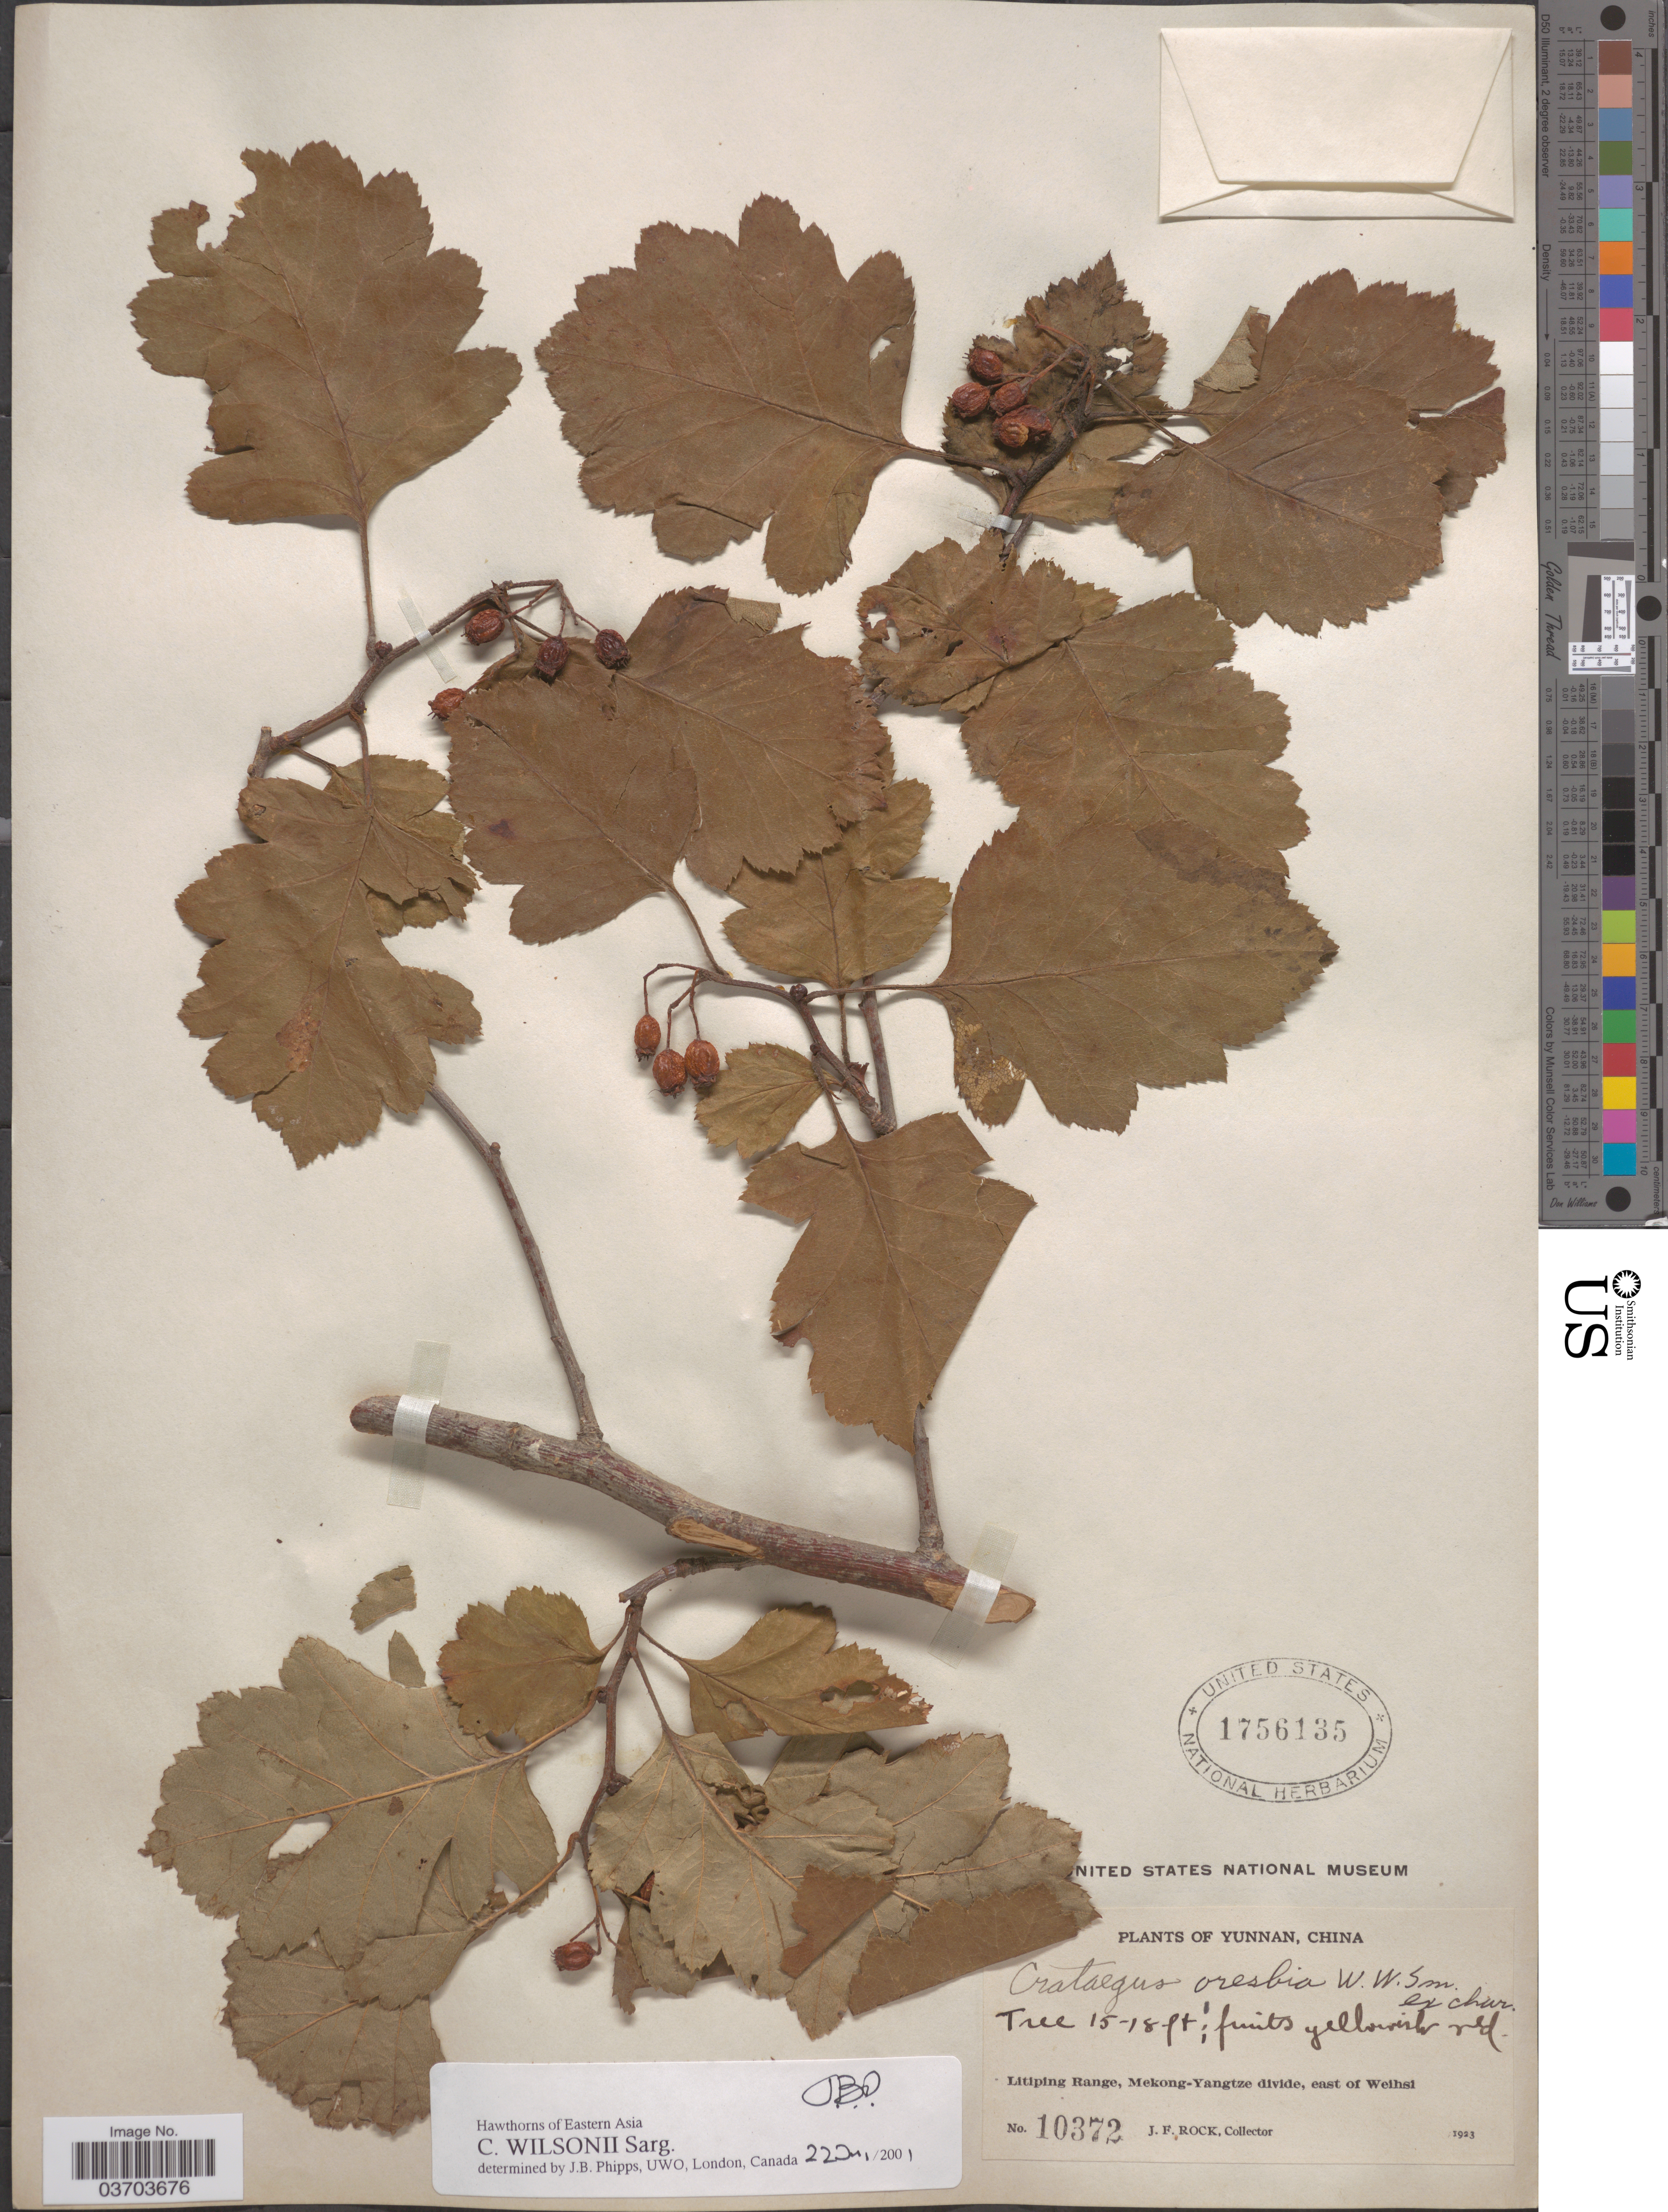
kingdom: Plantae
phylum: Tracheophyta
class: Magnoliopsida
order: Rosales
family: Rosaceae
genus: Crataegus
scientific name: Crataegus wilsonii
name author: Sarg.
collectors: J. Rock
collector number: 10372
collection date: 1923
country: China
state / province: Yunnan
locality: Litiping Range, Mekong- Yangtze divide, east of Weihsi.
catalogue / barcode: US 1756135